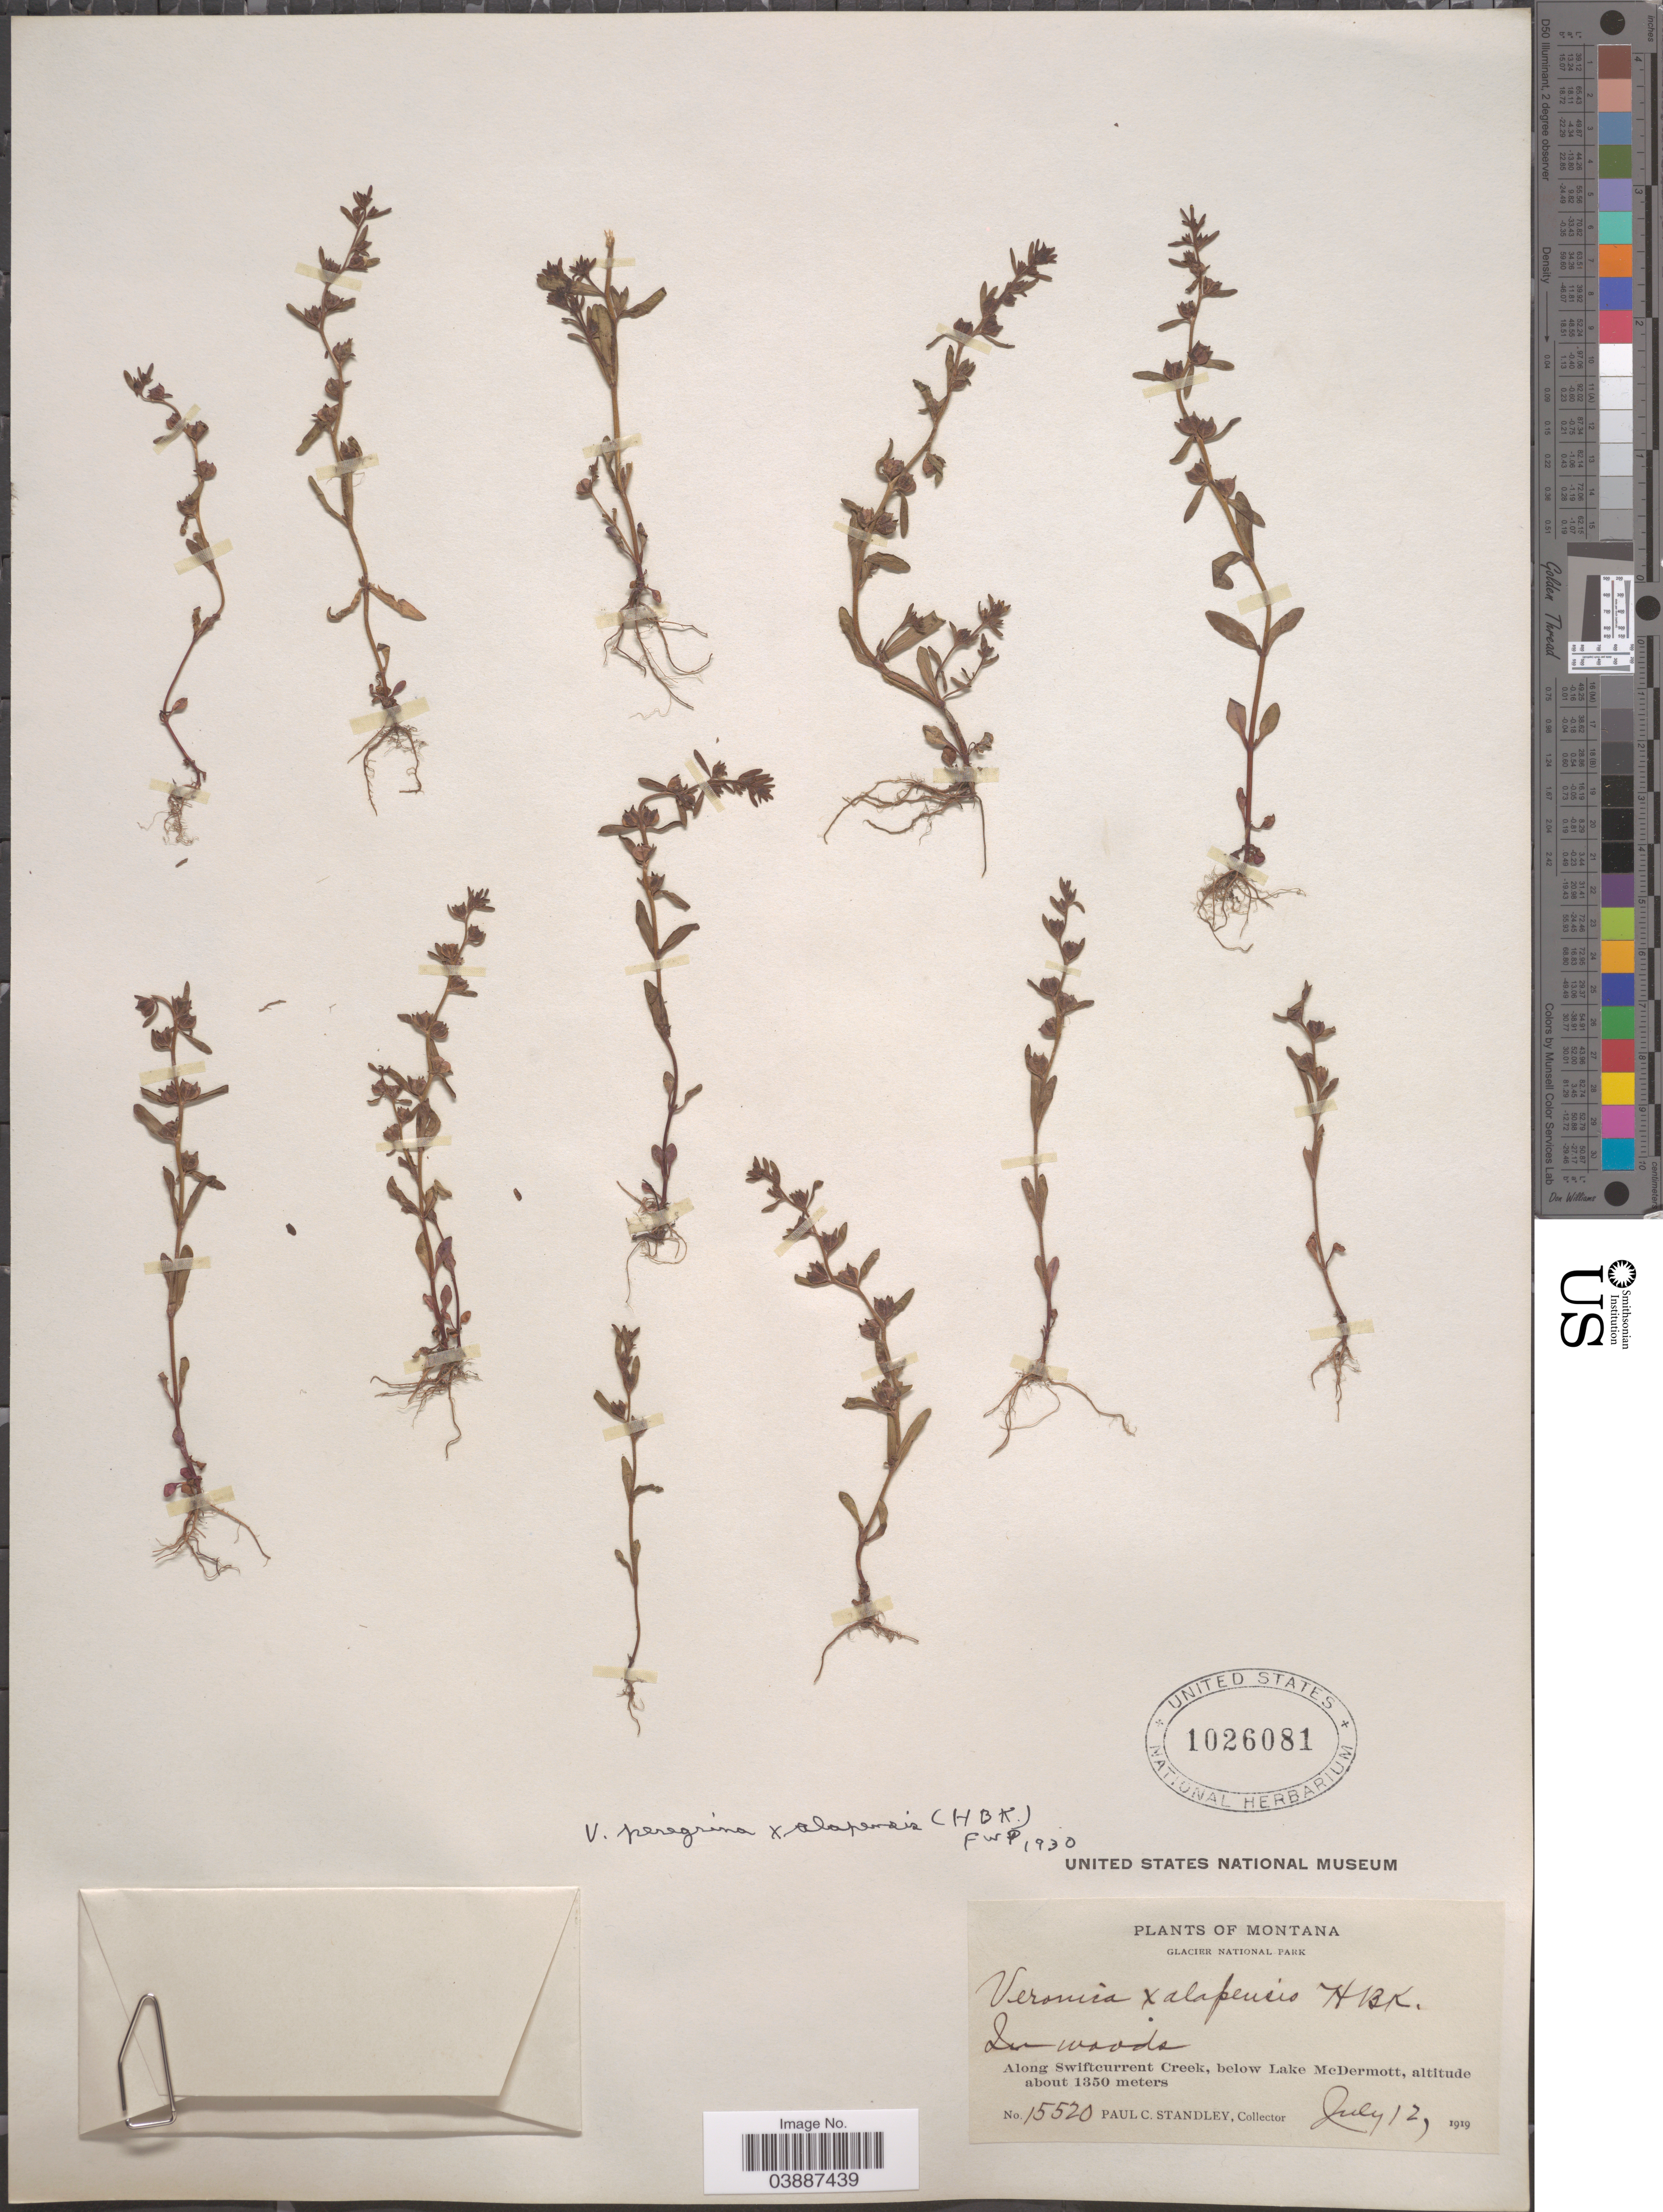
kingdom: Plantae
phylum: Tracheophyta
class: Magnoliopsida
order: Lamiales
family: Plantaginaceae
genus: Veronica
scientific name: Veronica peregrina var. xalapensis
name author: Kunth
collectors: P. C. Standley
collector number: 15520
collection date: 1919-07-12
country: United States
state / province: Montana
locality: Glacier National Park. Along Swiftcurrent Creek, below Lake McDermott.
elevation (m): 1350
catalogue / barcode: US 1026081